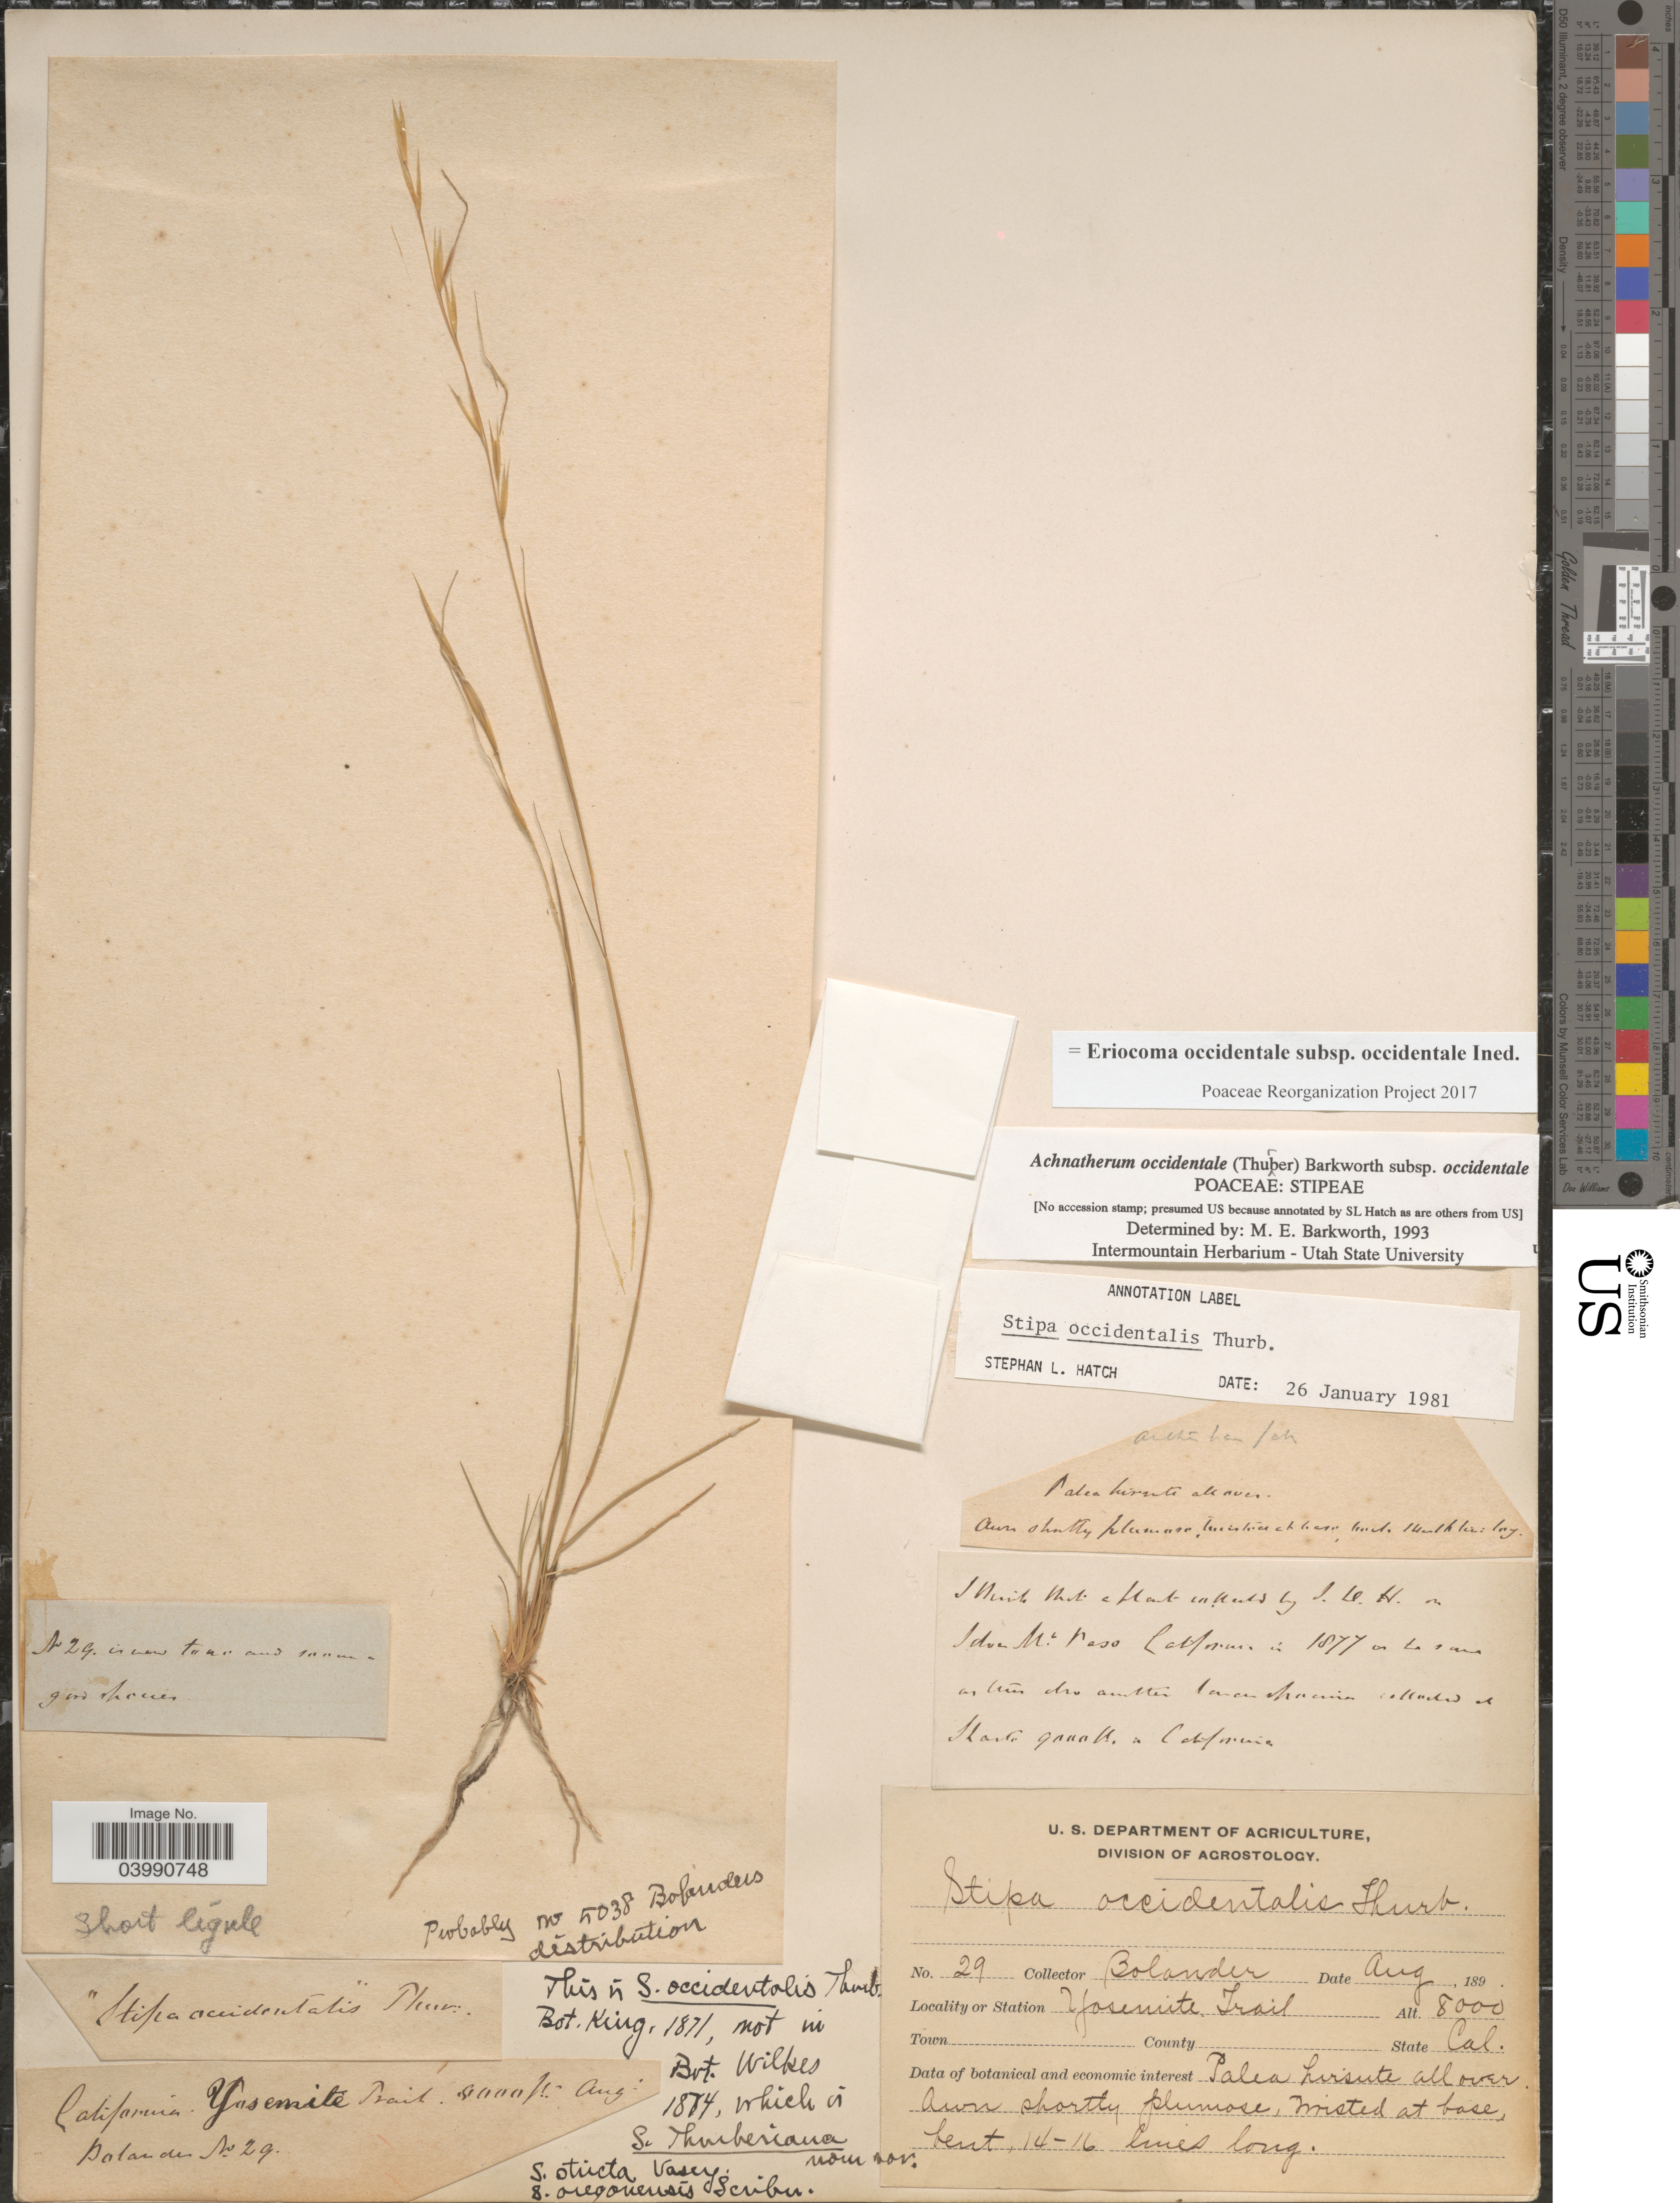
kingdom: Plantae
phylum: Tracheophyta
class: Liliopsida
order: Poales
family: Poaceae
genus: Eriocoma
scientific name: Eriocoma occidentalis subsp. occidentalis ined.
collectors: H. Bolander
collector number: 29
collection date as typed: Aug 189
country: United States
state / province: California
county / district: Mariposa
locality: Yosemite Trail.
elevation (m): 2438